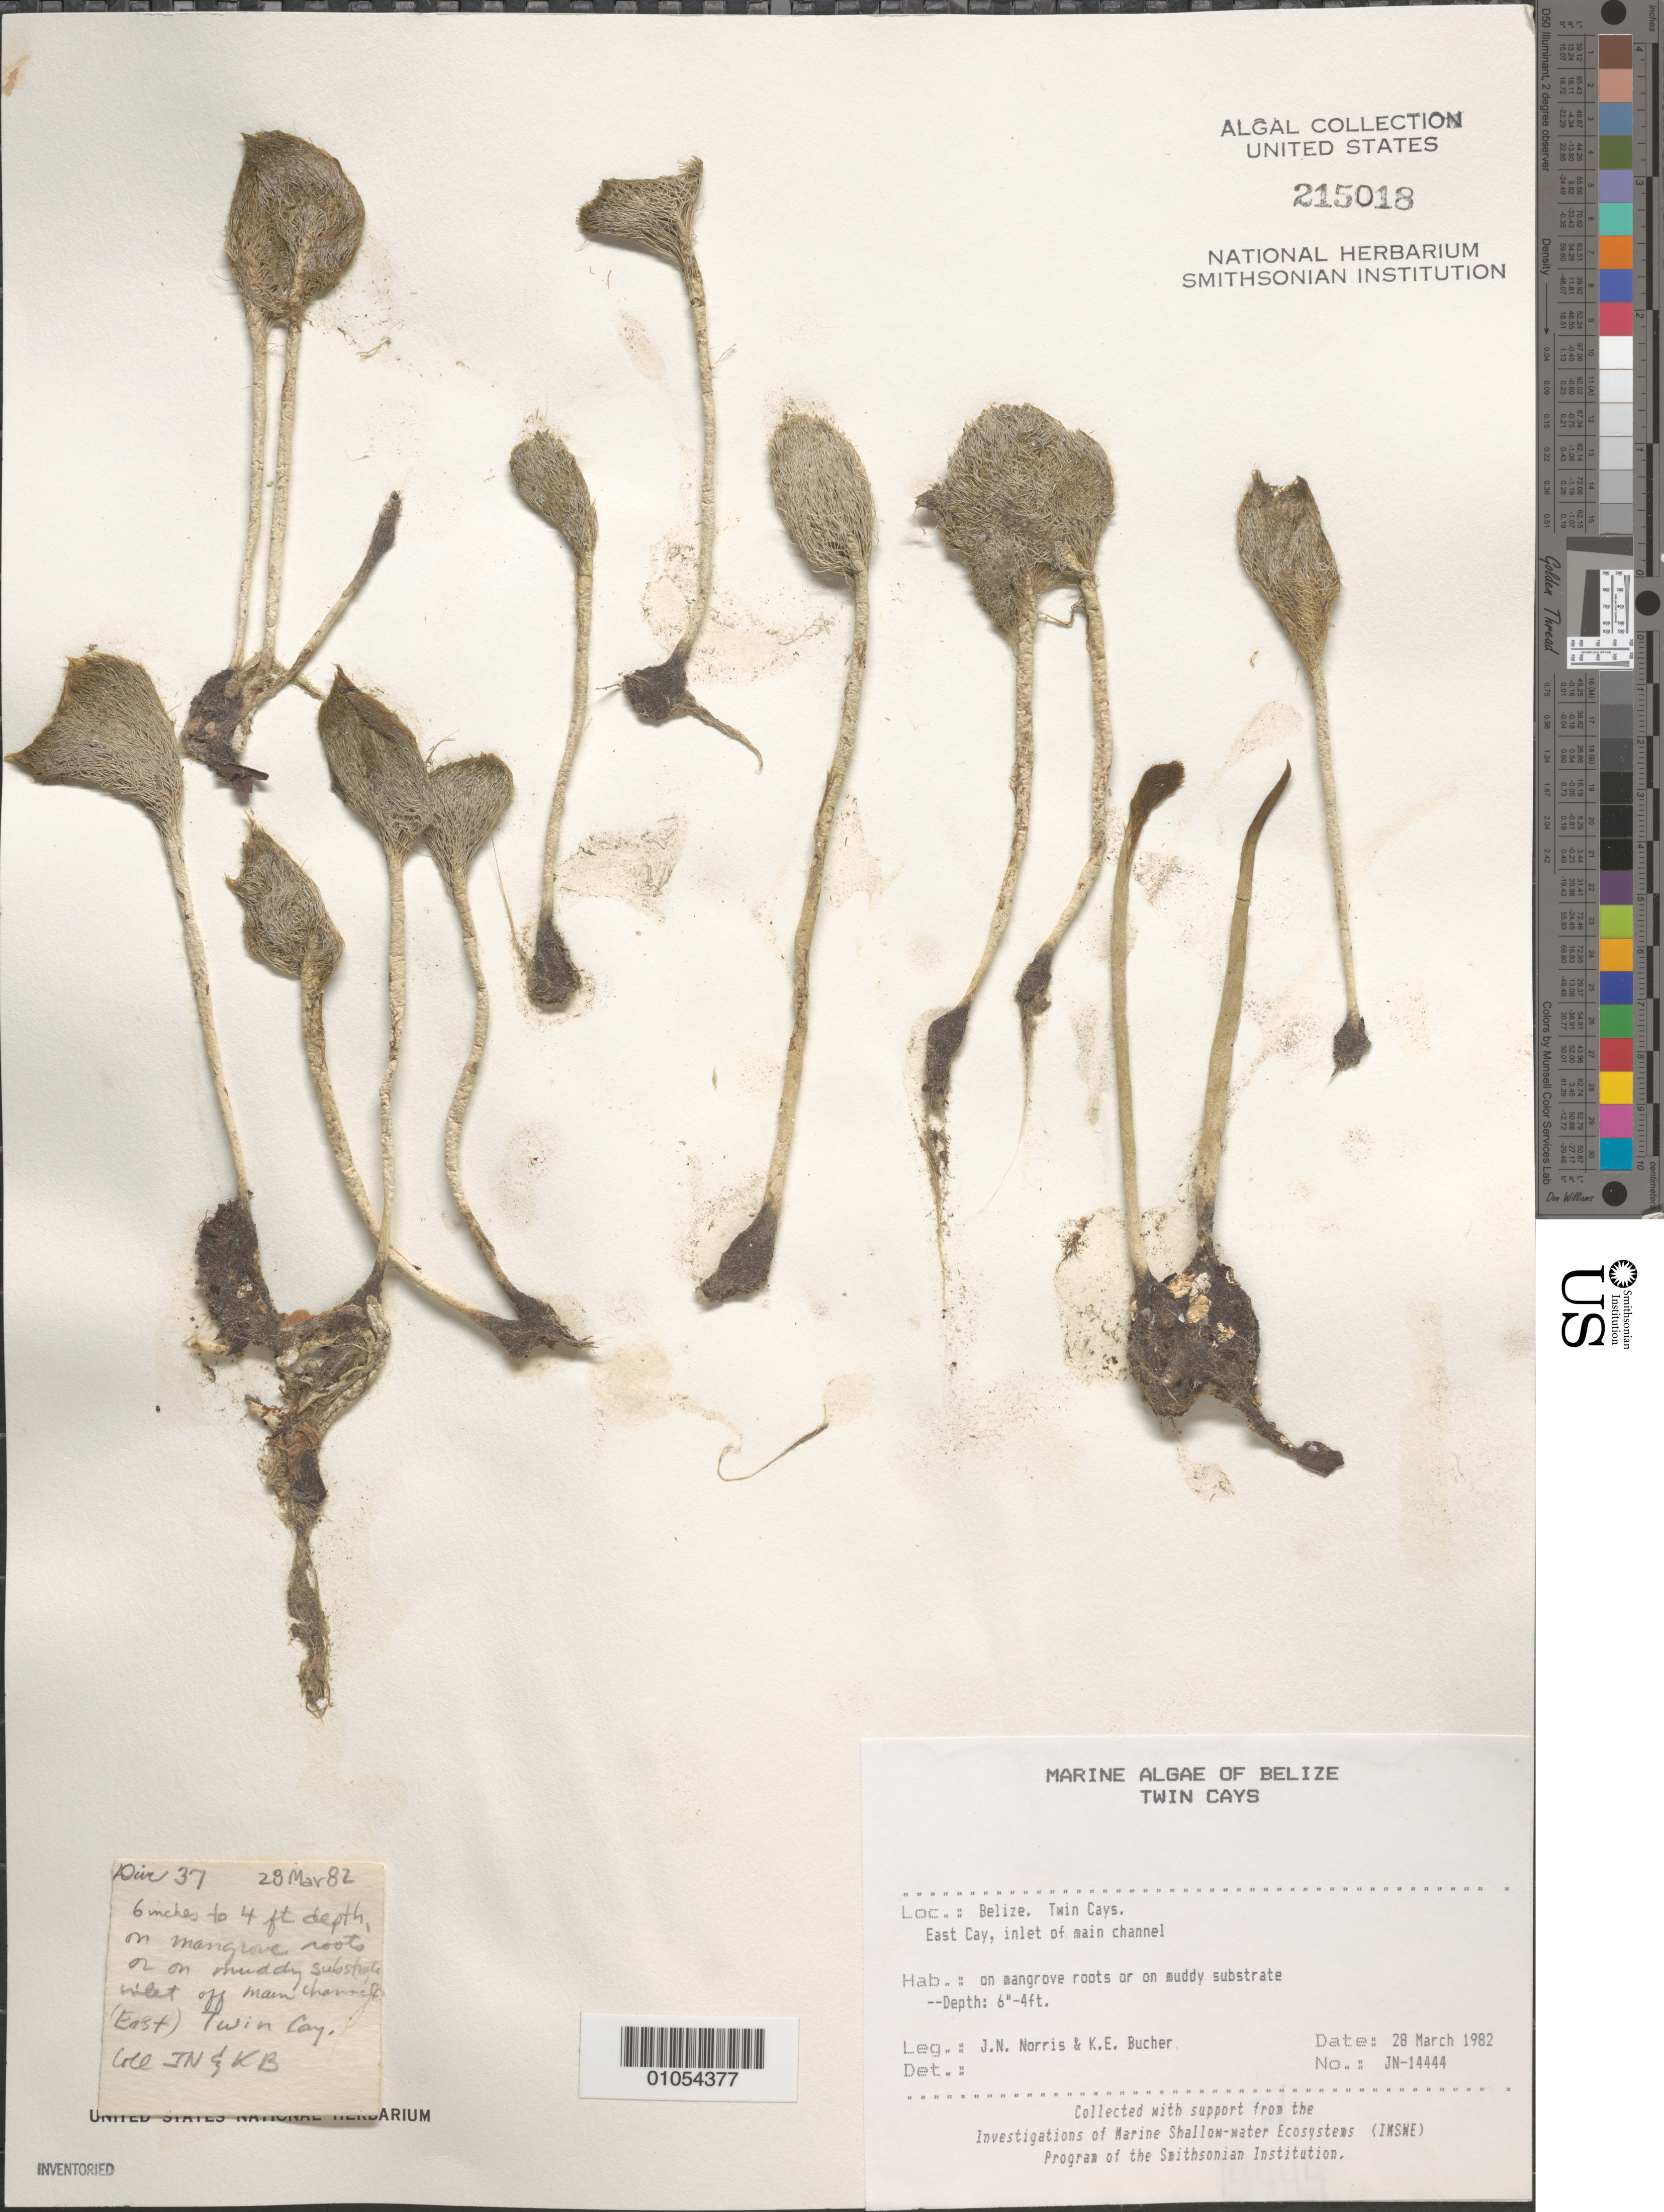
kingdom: Plantae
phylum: Chlorophyta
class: Ulvophyceae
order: Bryopsidales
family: Udoteaceae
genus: Penicillus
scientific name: Penicillus sp.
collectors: J. N. Norris & K. E. Bucher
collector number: JN-14444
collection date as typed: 28 Mar 1982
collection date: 1982-03-28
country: Belize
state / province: Stann Creek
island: East Cay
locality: Inlet of main channel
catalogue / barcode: US 215018